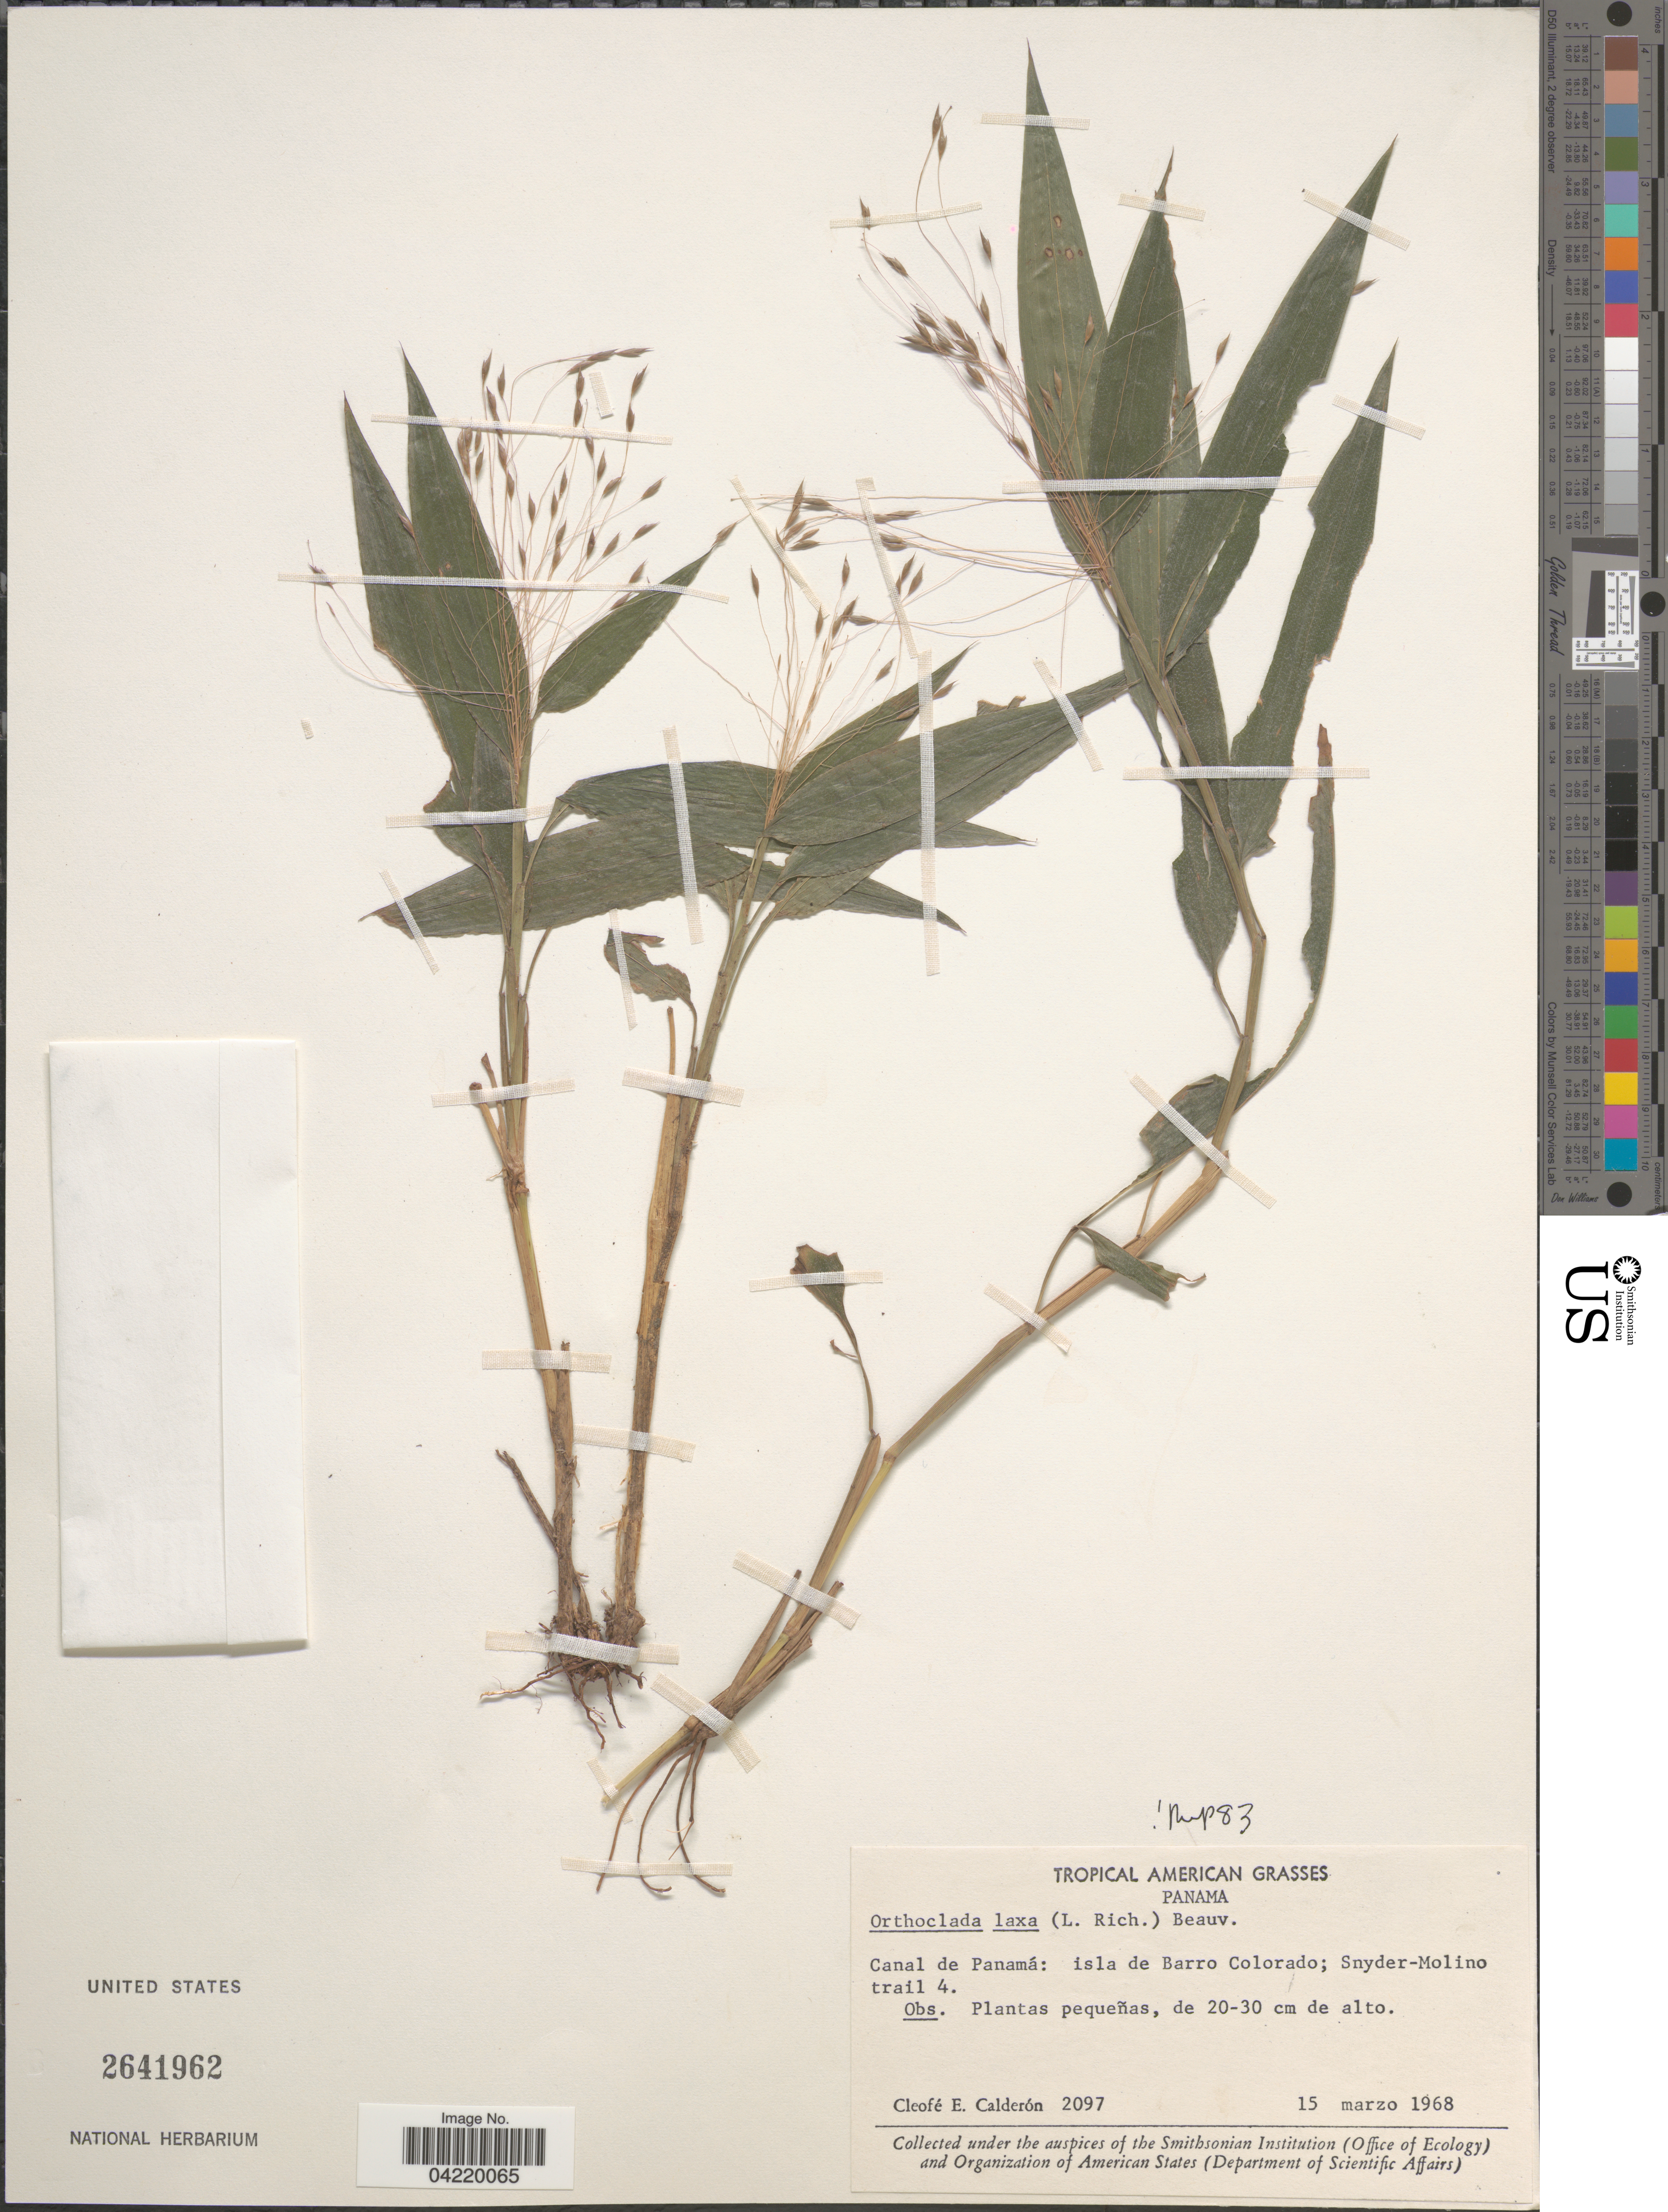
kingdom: Plantae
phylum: Tracheophyta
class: Liliopsida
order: Poales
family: Poaceae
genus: Orthoclada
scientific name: Orthoclada laxa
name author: P. Beauv.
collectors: C. E. Calderón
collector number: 2097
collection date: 1968-03-15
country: Panama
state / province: Panamá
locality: Canal de Panamá: isla de Barro Colorado; Snyder-Molino trail 4.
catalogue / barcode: US 2641962